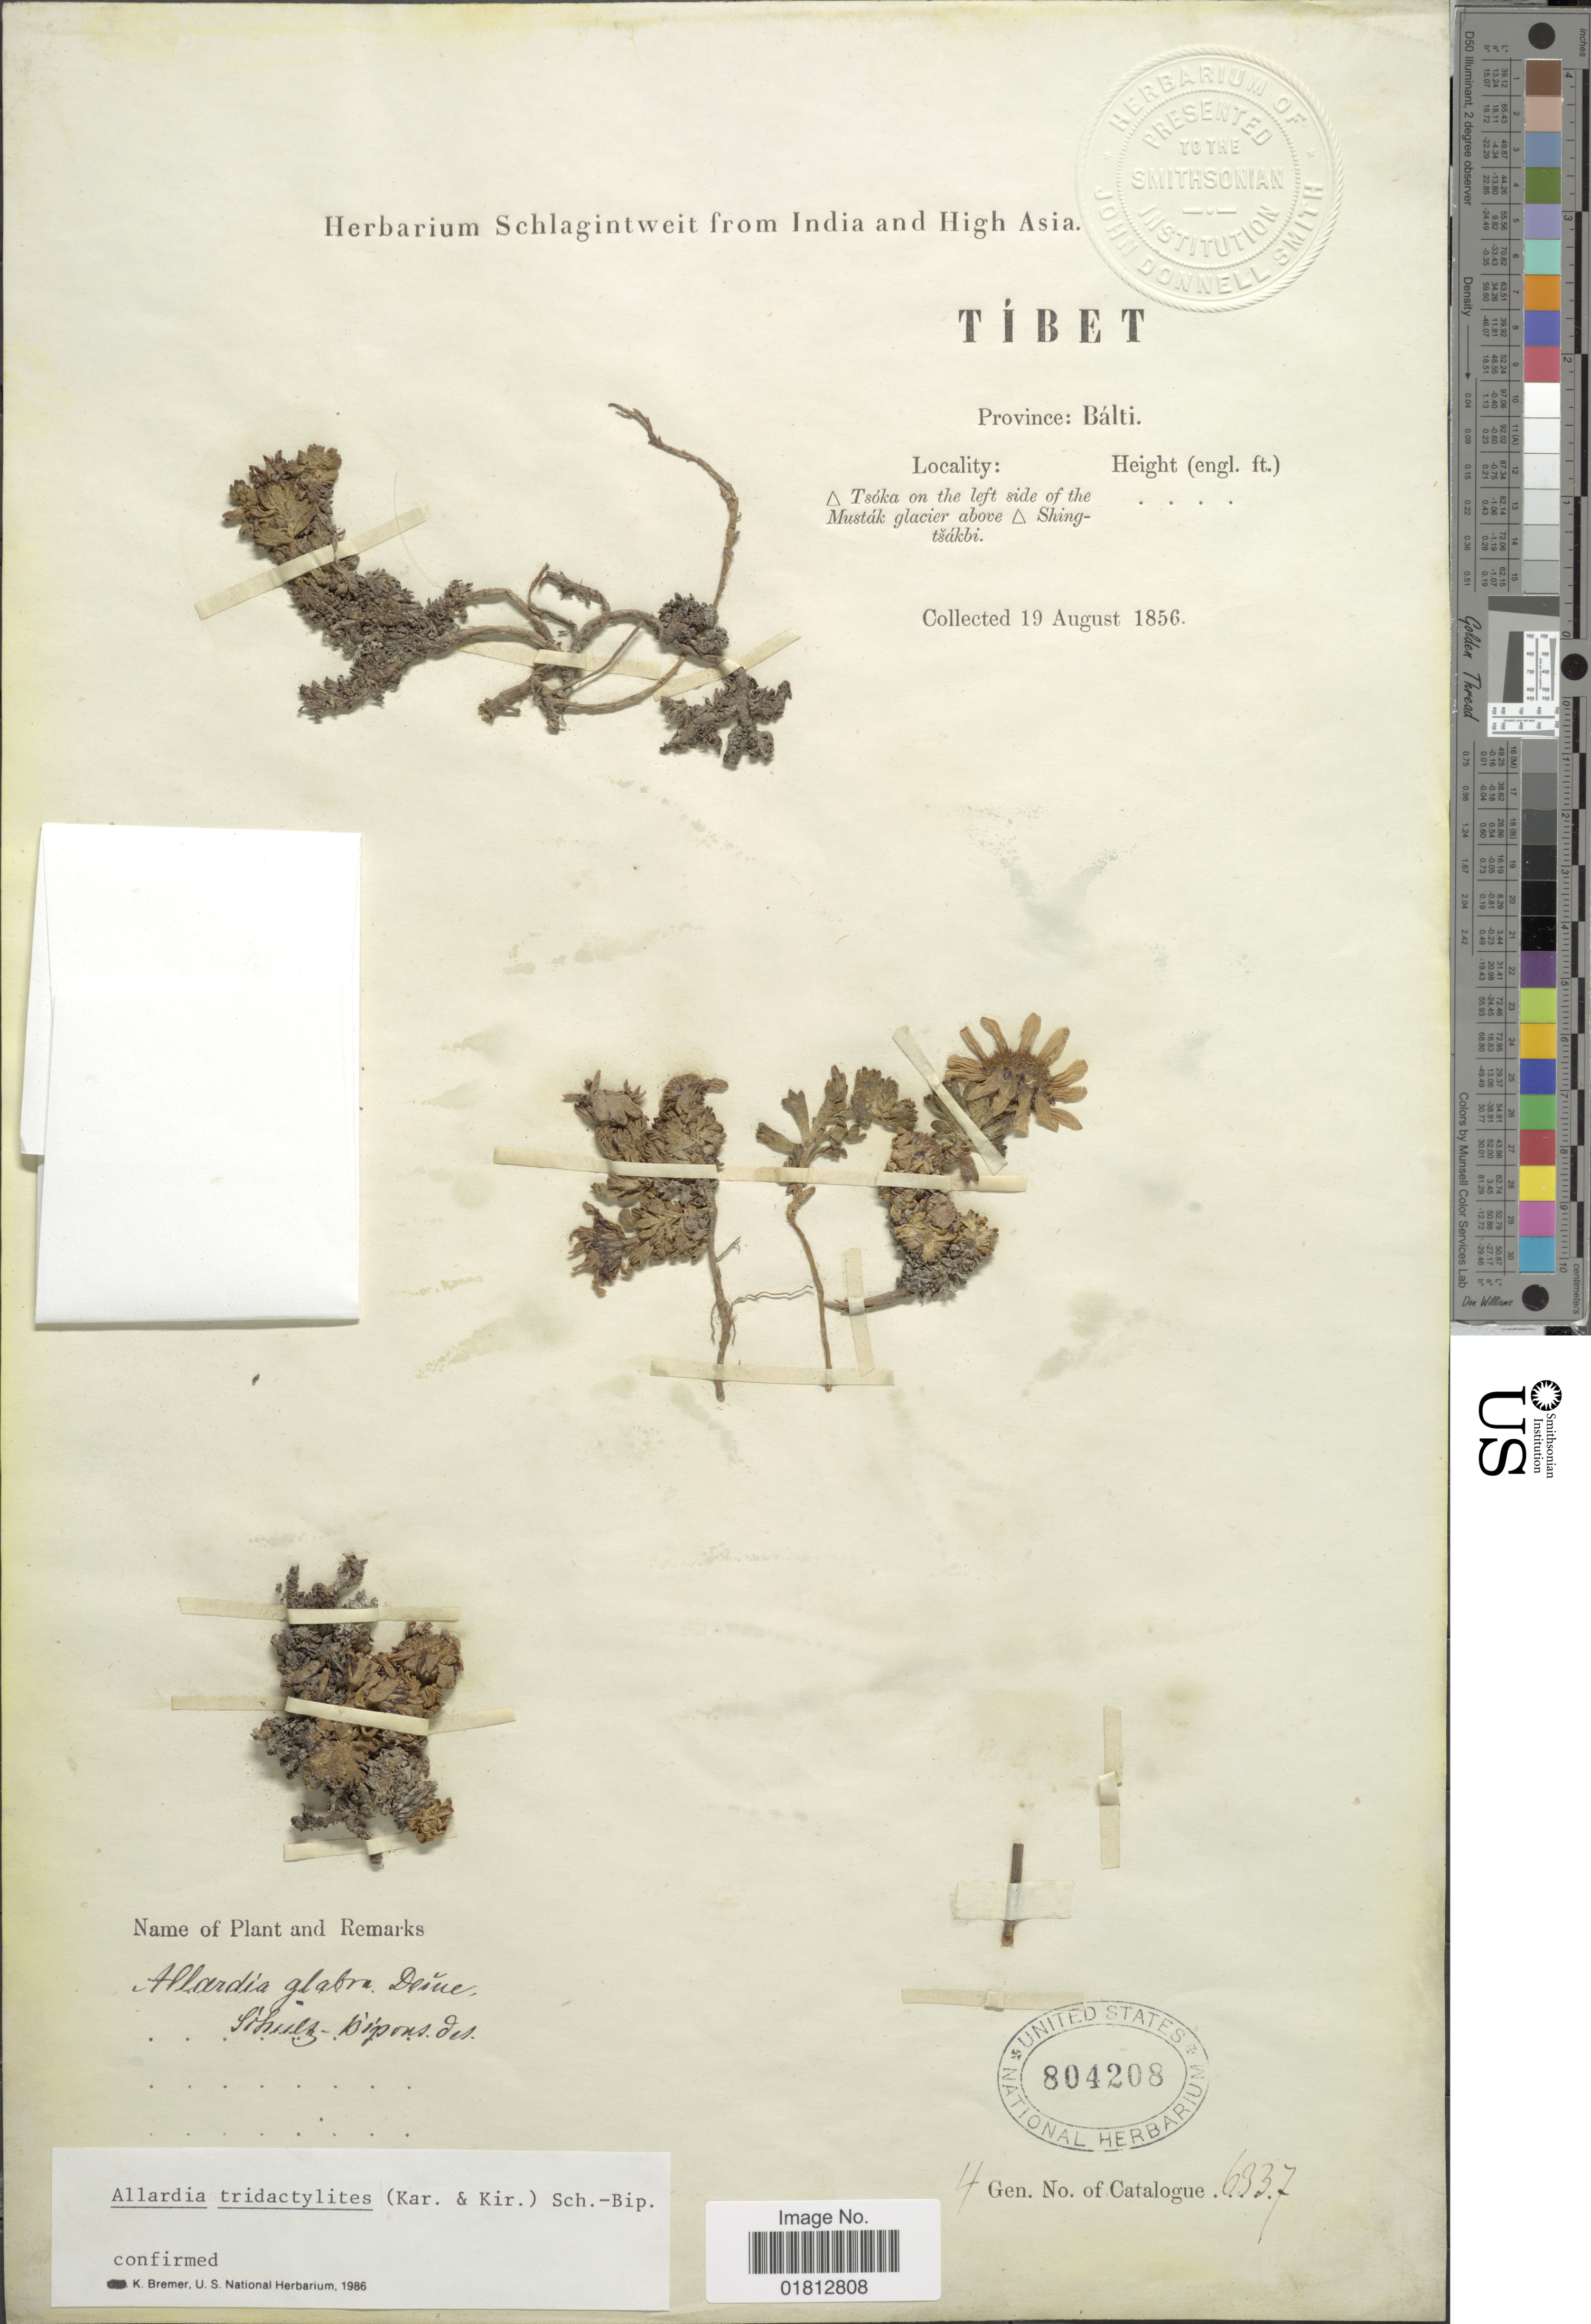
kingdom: Plantae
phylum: Tracheophyta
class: Magnoliopsida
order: Asterales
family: Asteraceae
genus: Allardia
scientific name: Allardia tridactylites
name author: (Kar. & Kir.) Sch. Bip.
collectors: ex herb. Schlagintweit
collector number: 6337?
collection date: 1856-08-19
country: China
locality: Tibet, Province Balti, Tsoka on the left side of the Mustak glacier above, Shing-tsakbi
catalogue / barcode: US 804208